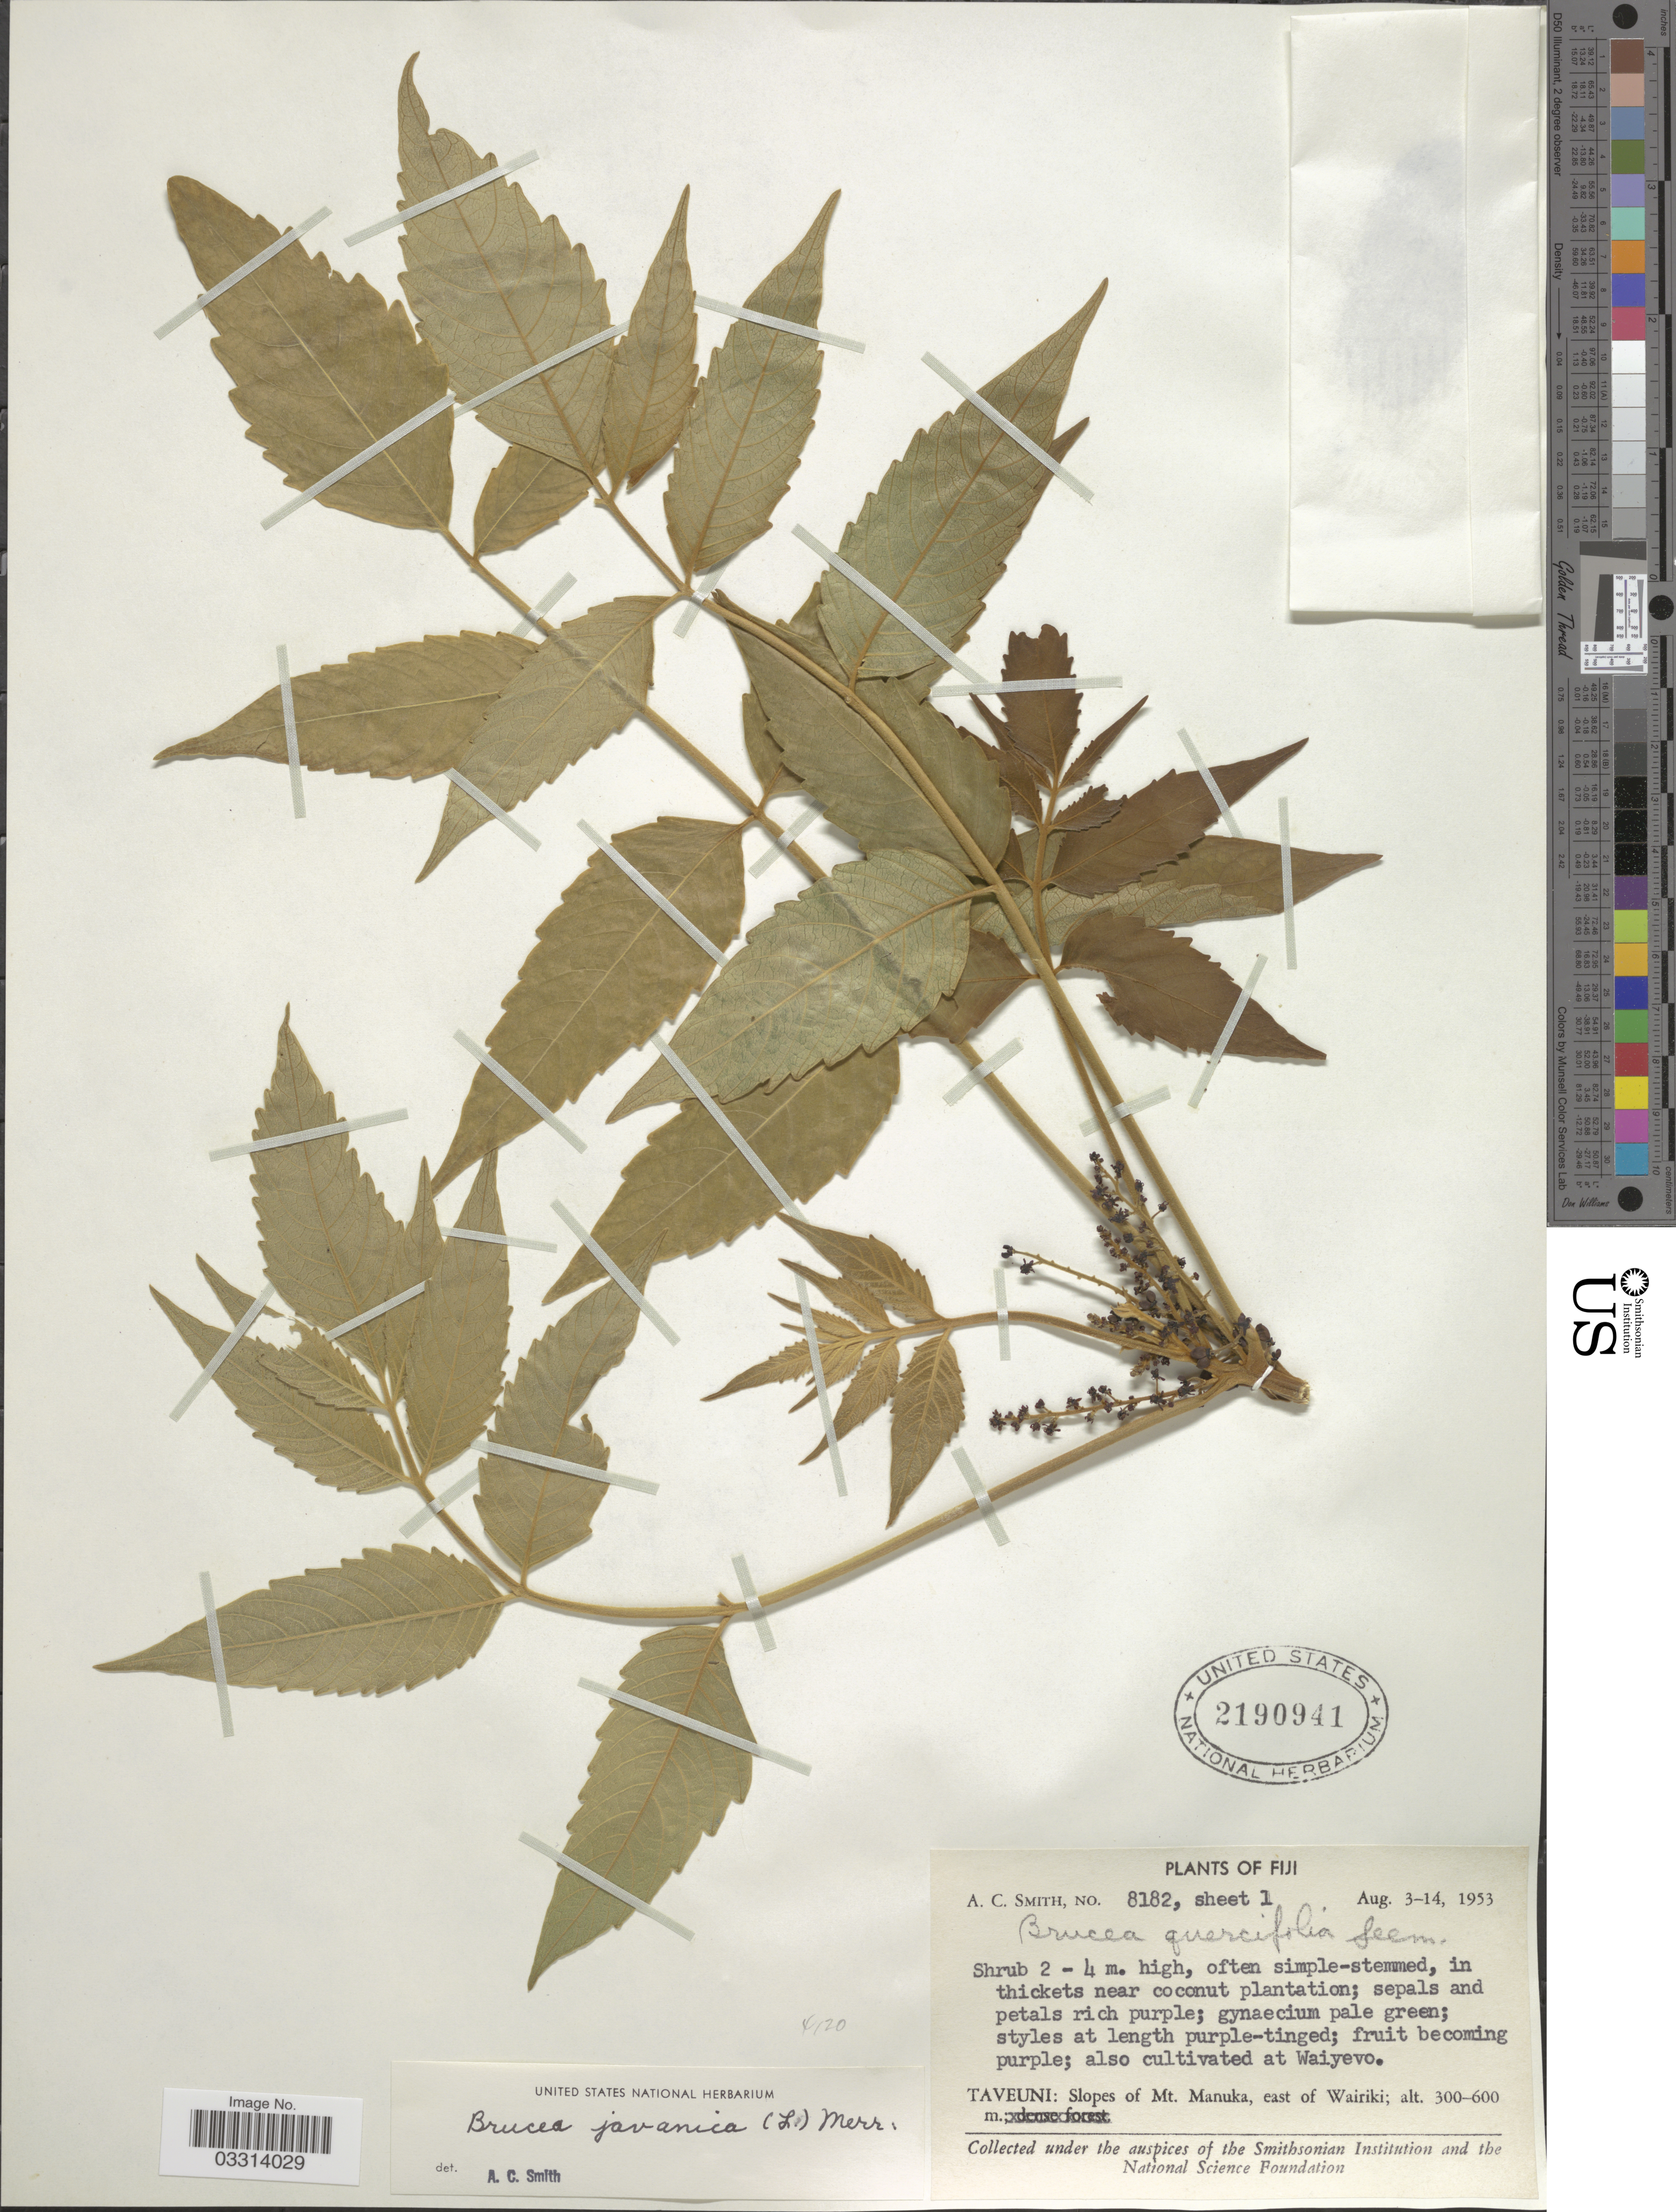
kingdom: Plantae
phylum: Tracheophyta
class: Magnoliopsida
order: Sapindales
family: Simaroubaceae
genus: Brucea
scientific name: Brucea javanica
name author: (L.) Merr.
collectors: A. C. Smith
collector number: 8182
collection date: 1953-08-03/1953-08-14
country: Fiji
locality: Taveuni: Slopes of Mt. Manuka, east of Wairiki.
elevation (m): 300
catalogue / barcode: US 2190941